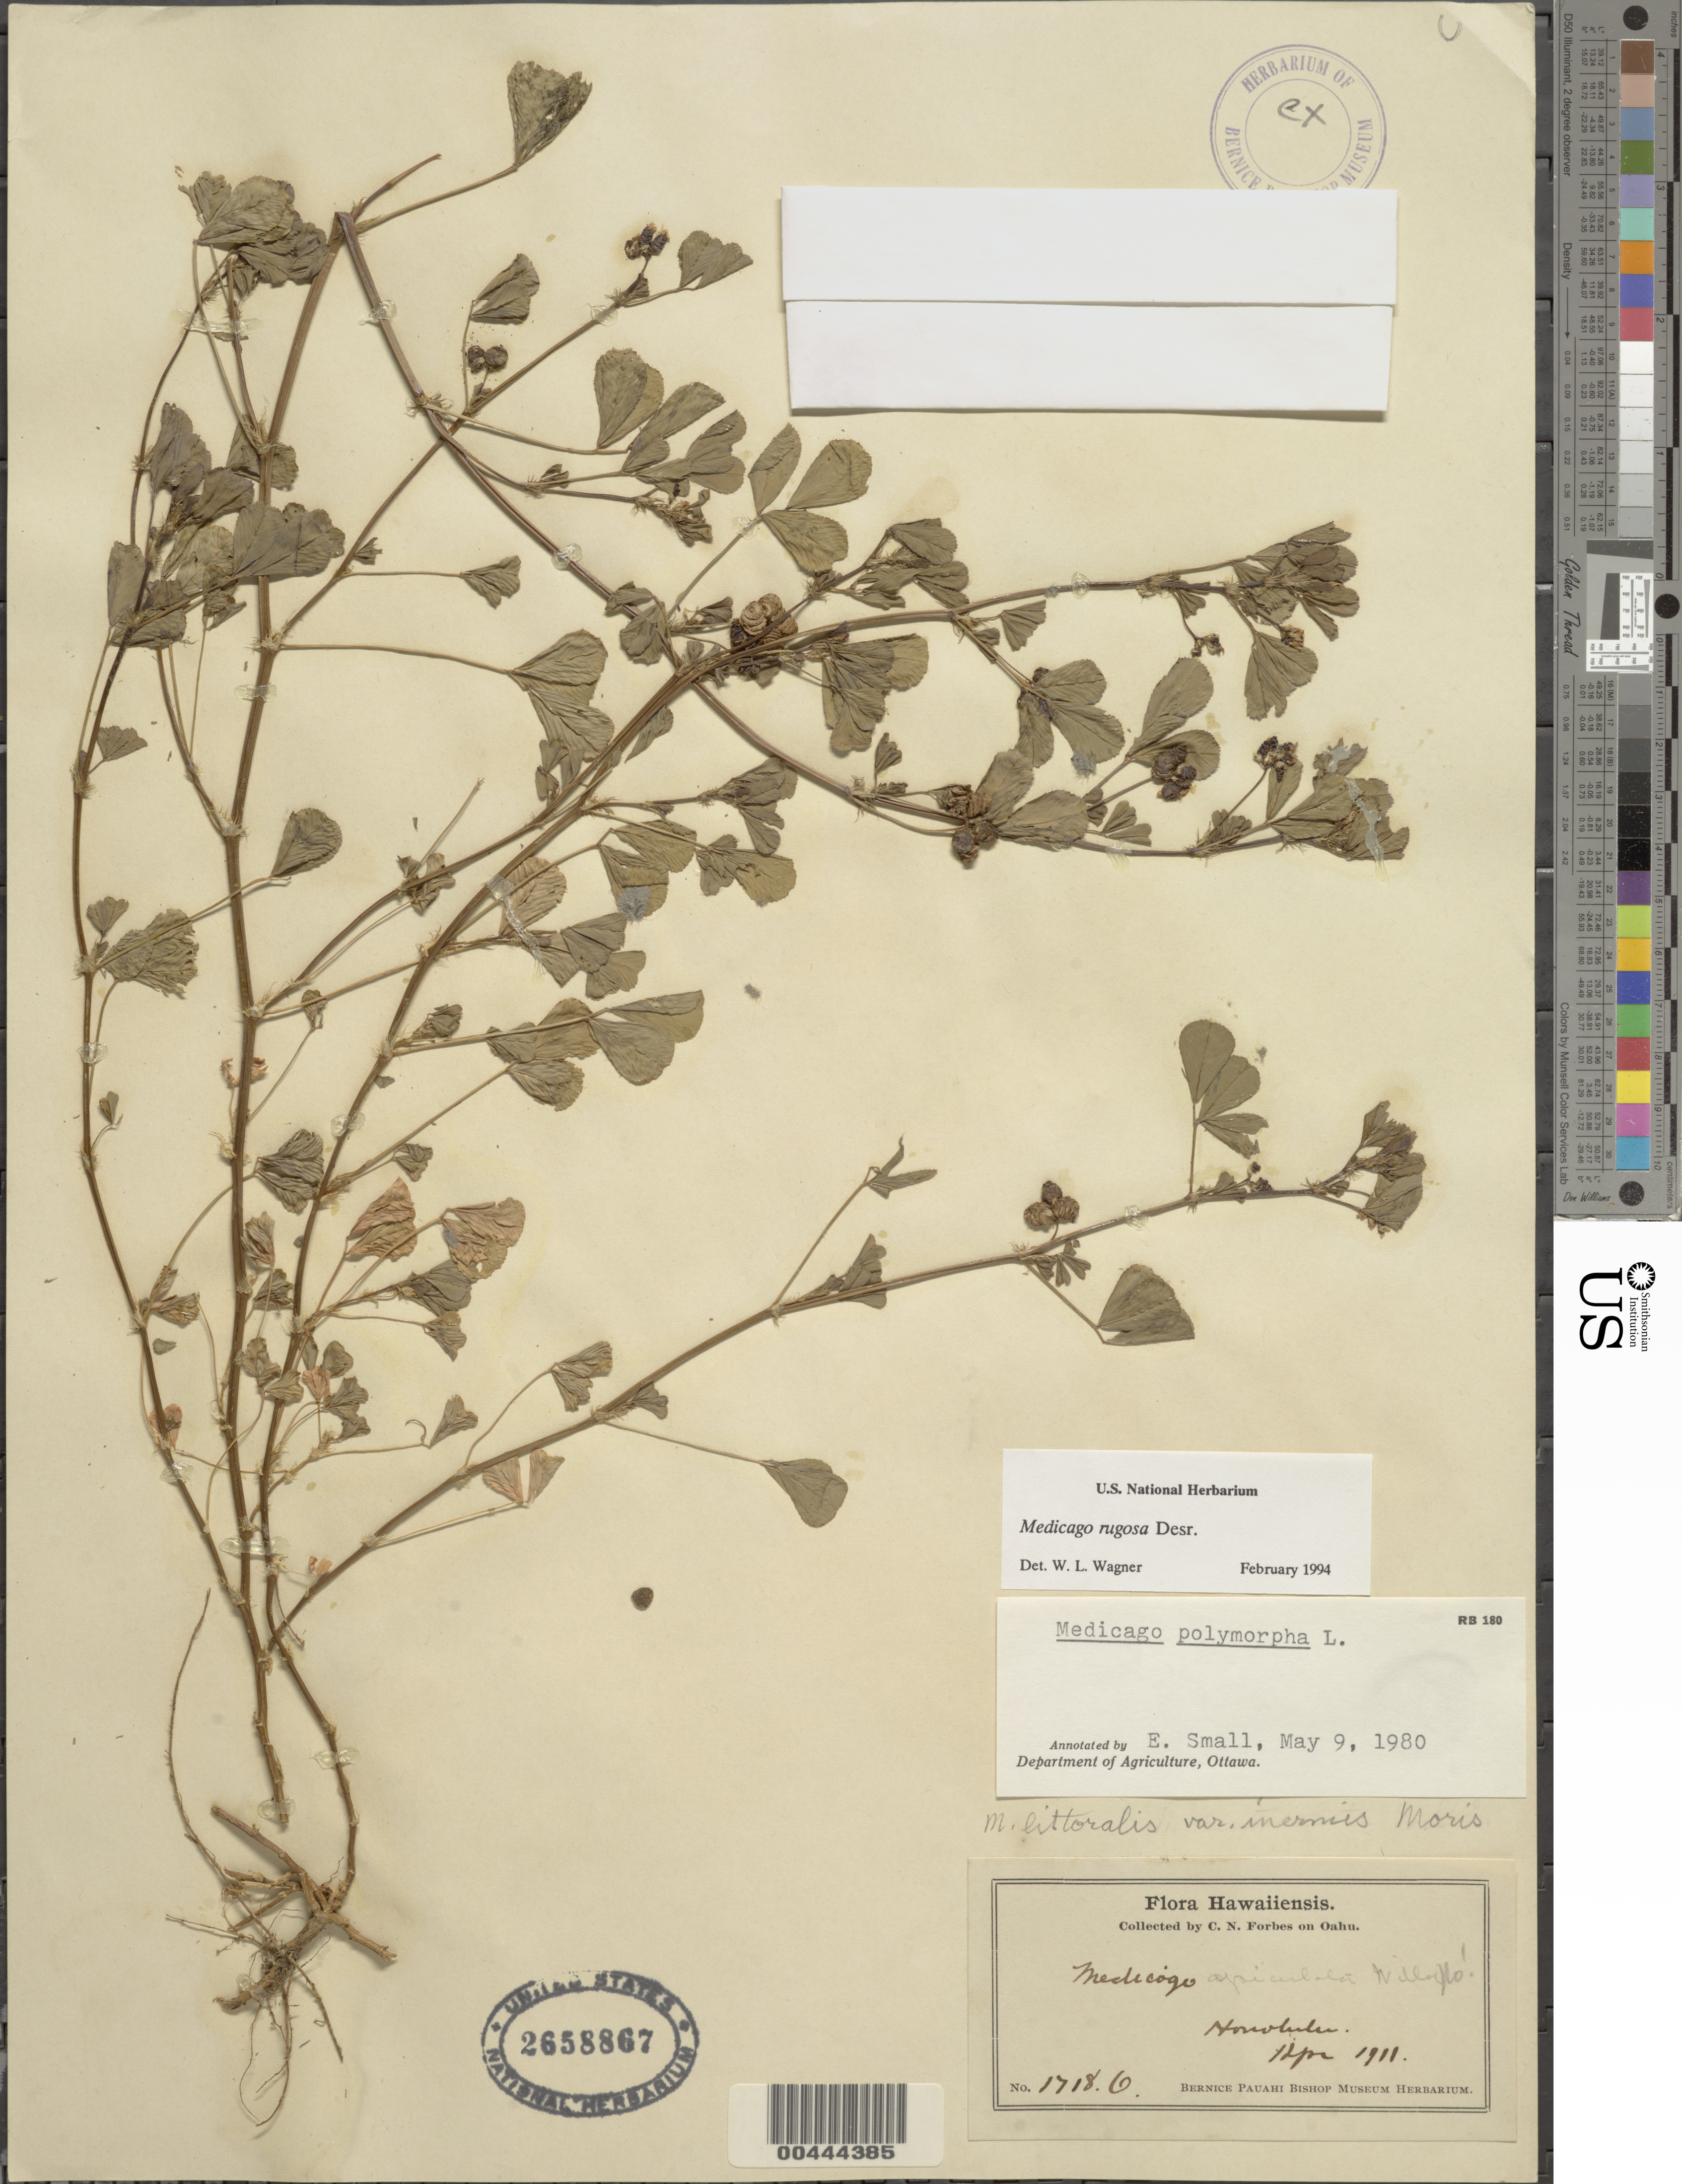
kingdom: Plantae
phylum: Tracheophyta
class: Magnoliopsida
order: Fabales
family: Fabaceae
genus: Medicago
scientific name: Medicago rugosa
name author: Desr.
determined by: Wagner, W. L., (BOT), Smithsonian Institution - National Museum of Natural History (UNITED STATES)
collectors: C. N. Forbes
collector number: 1718.O.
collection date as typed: Apr 1911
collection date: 1911-04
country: United States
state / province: Hawaii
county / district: Honolulu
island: Oahu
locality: Honolulu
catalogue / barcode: US 2658867